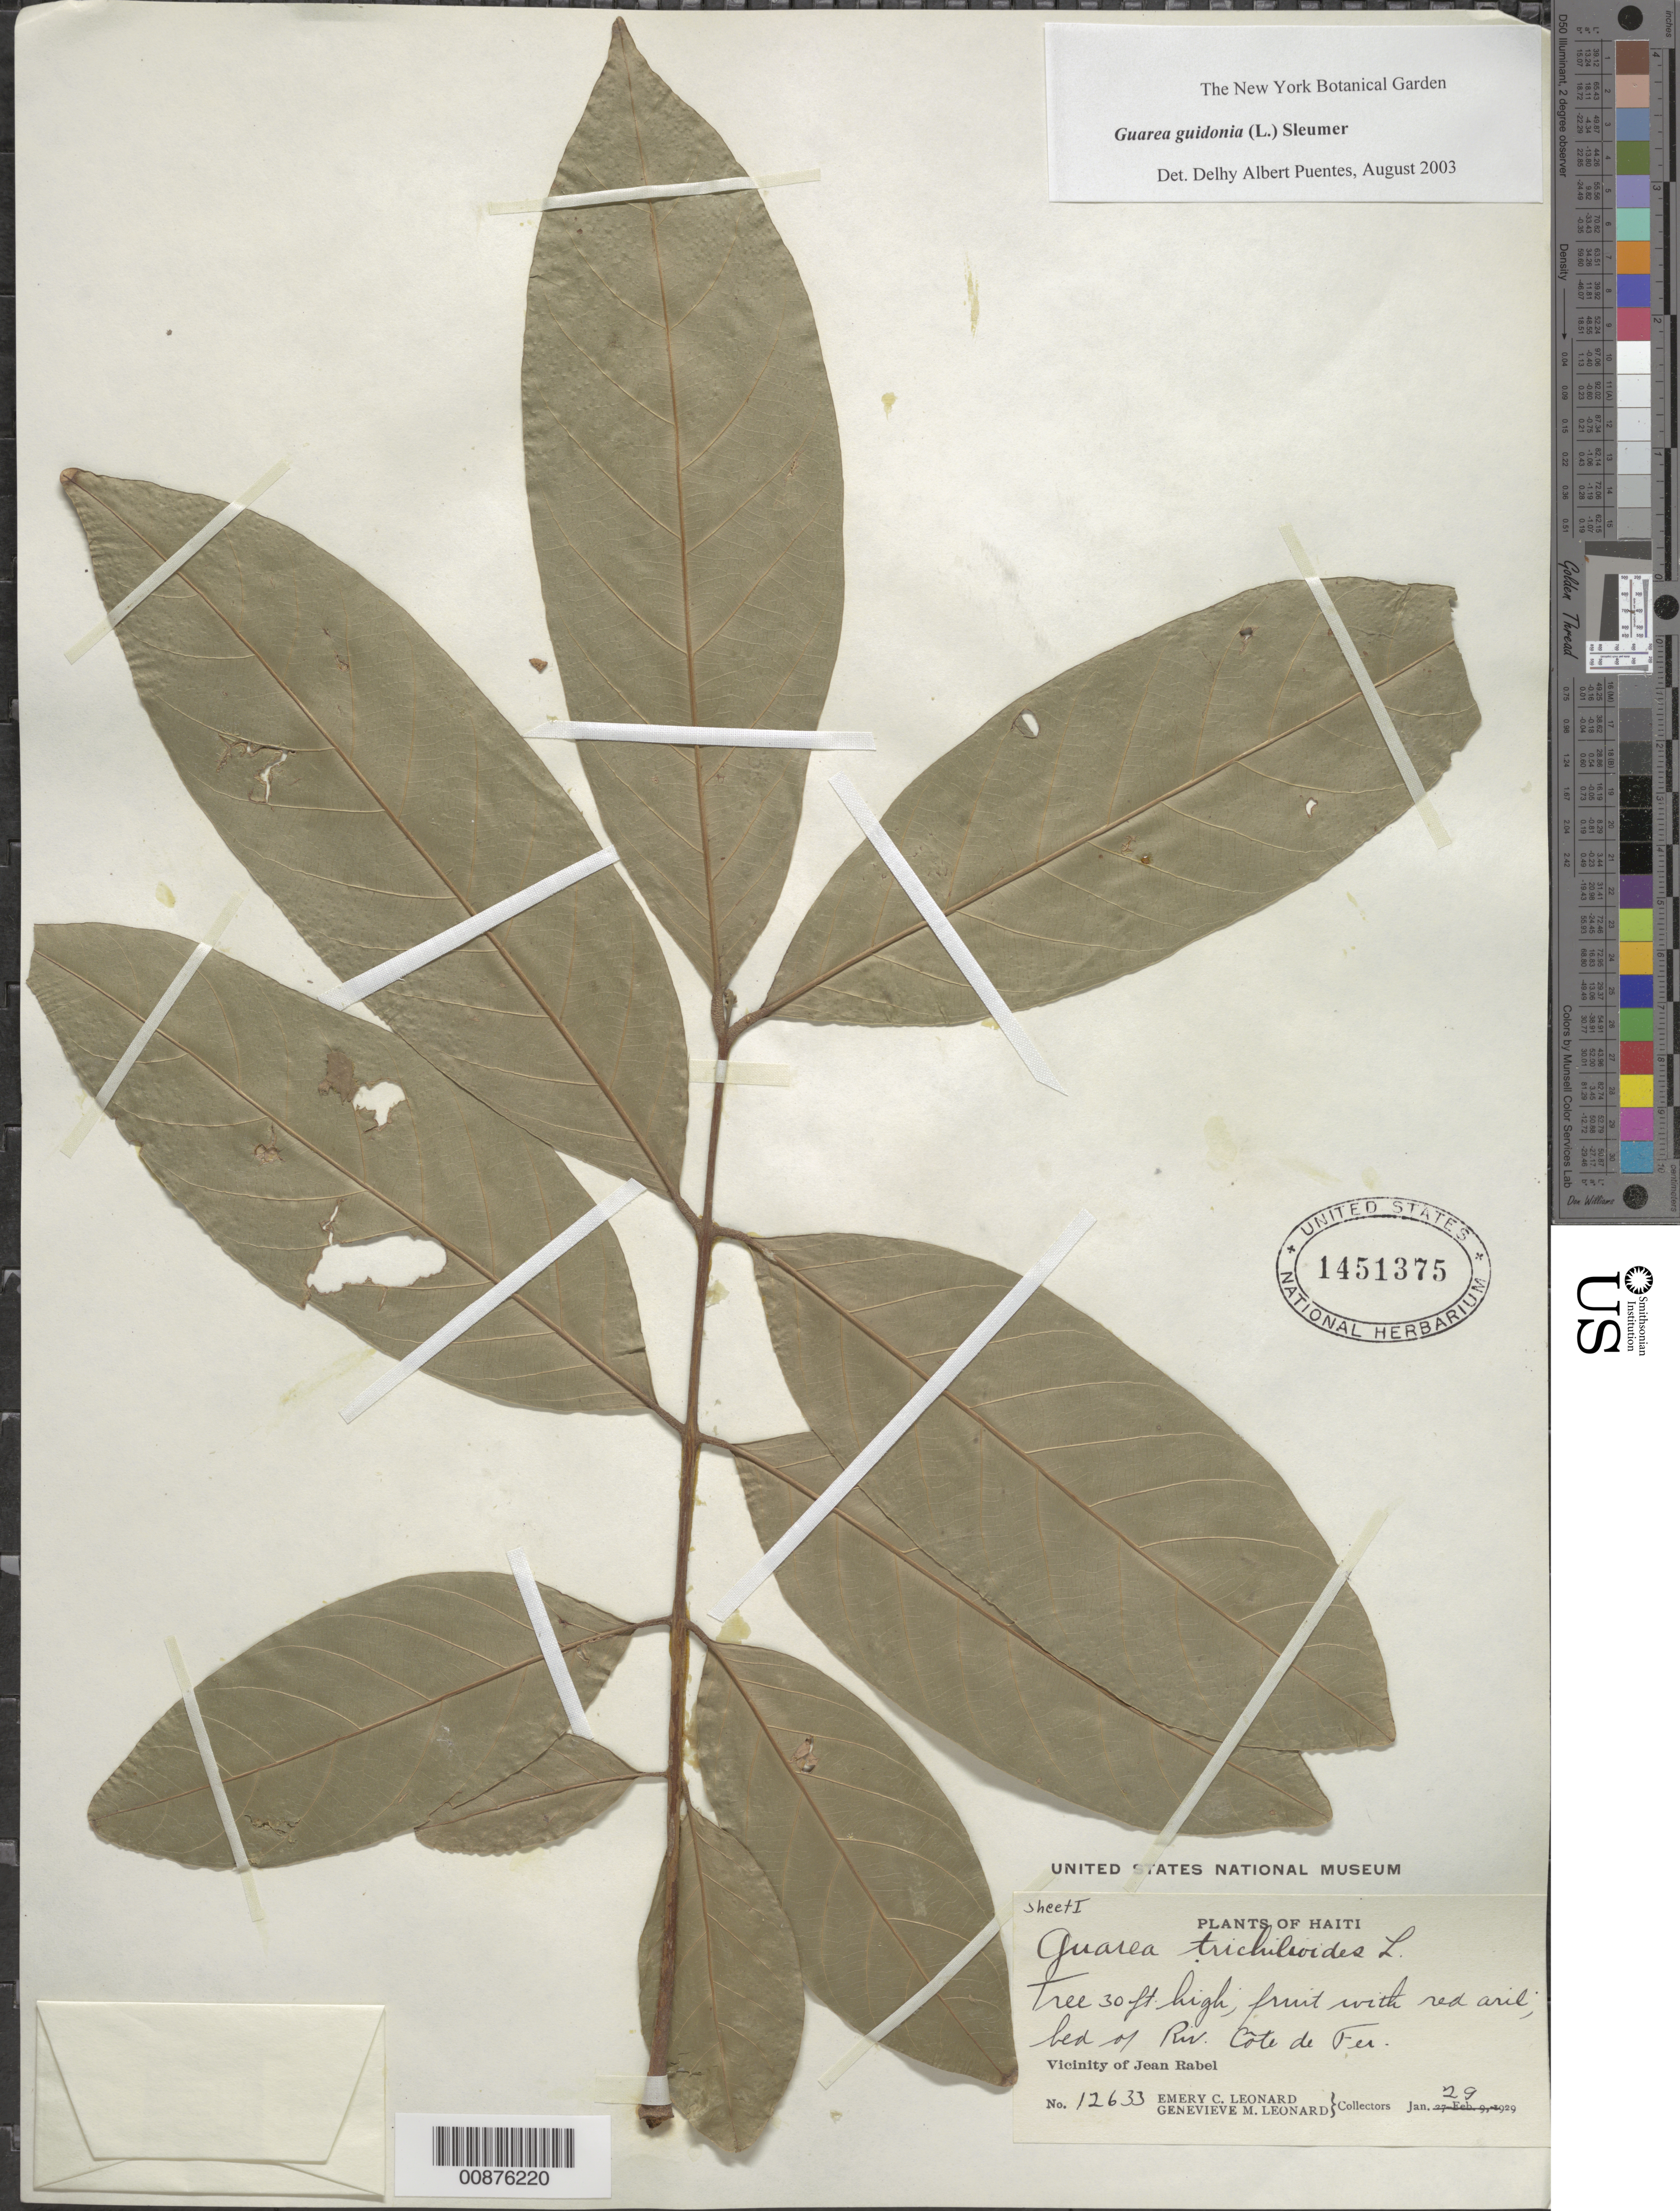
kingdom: Plantae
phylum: Tracheophyta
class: Magnoliopsida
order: Sapindales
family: Meliaceae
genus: Guarea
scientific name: Guarea guidonia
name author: (L.) Sleumer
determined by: Puentes, D. A.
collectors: E. C. Leonard & G. M. Leonard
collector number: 12633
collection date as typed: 29 Jan 1929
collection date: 1929-01-29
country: Haiti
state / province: Nord-Ouest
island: Hispaniola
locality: Vicinity of Jean Rabel, Riv. Côte de Fer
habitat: River bed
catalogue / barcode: US 1451375